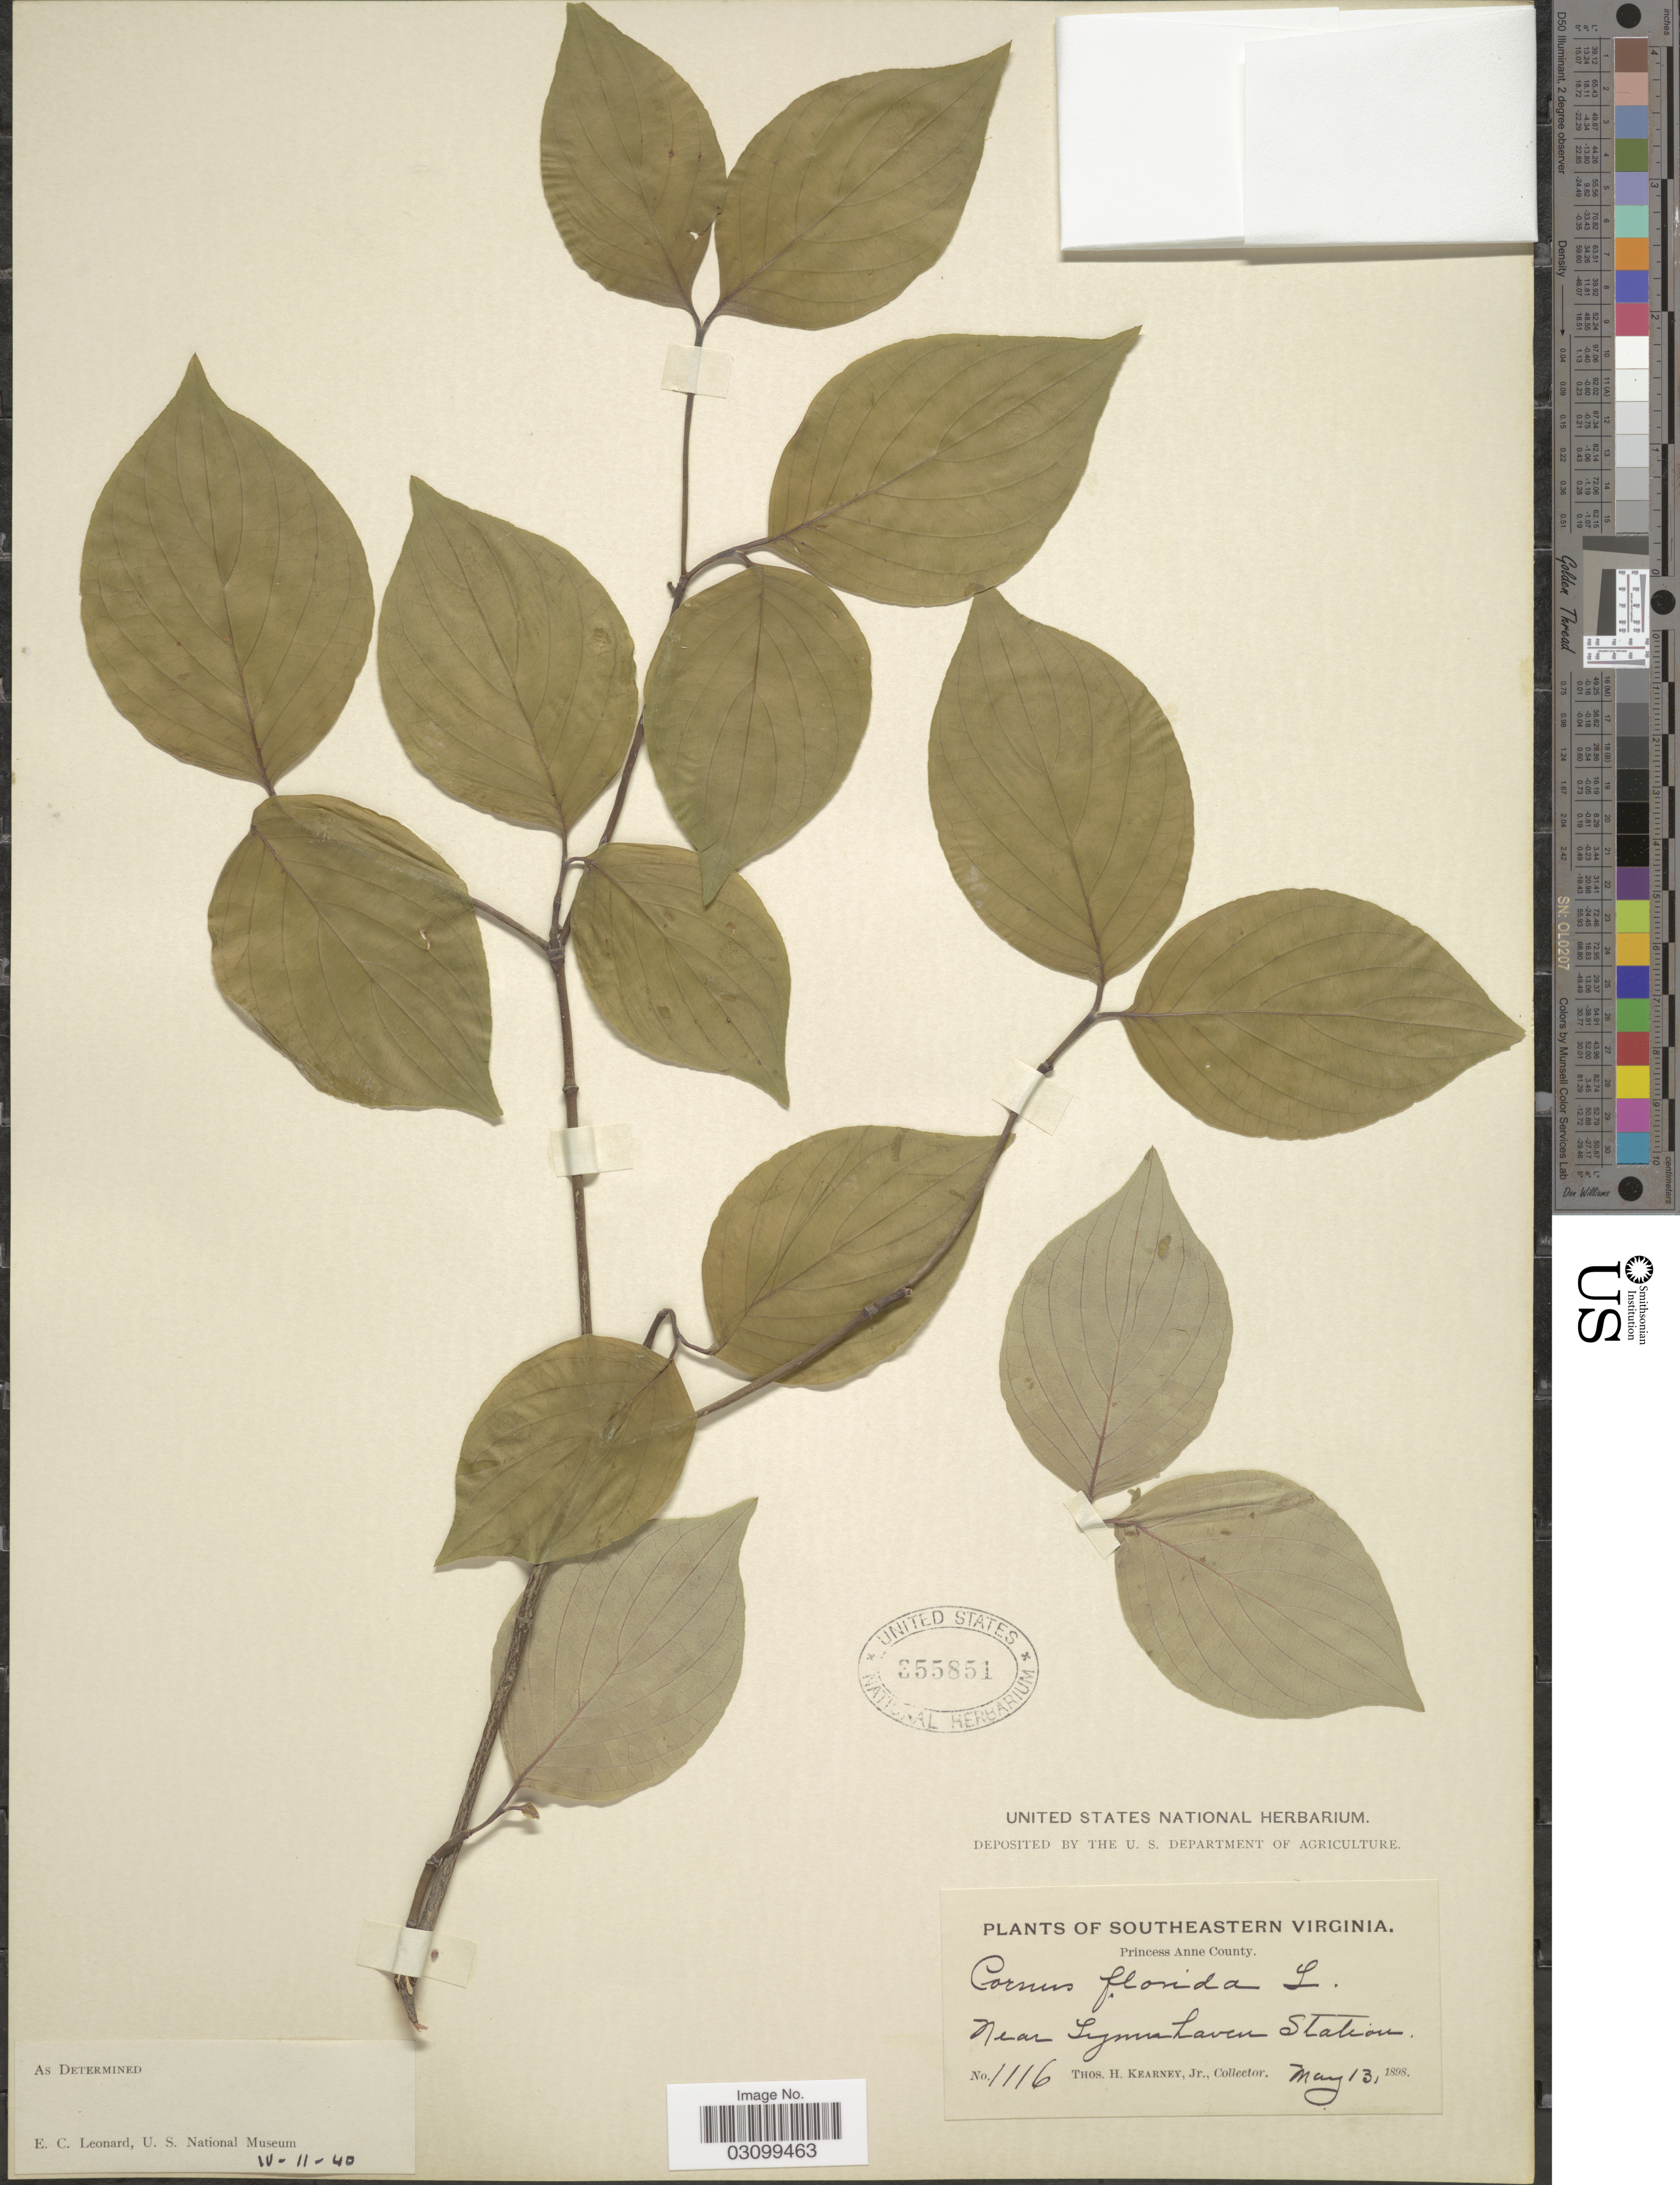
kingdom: Plantae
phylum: Tracheophyta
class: Magnoliopsida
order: Cornales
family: Cornaceae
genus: Cornus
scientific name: Cornus florida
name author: L.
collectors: T. H. Kearney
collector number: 1116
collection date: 1898-05-13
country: United States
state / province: Virginia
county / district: City of Virginia Beach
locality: Southeastern Virginia. Princess Anne County. Near Lynnhaven Station.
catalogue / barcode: US 355851